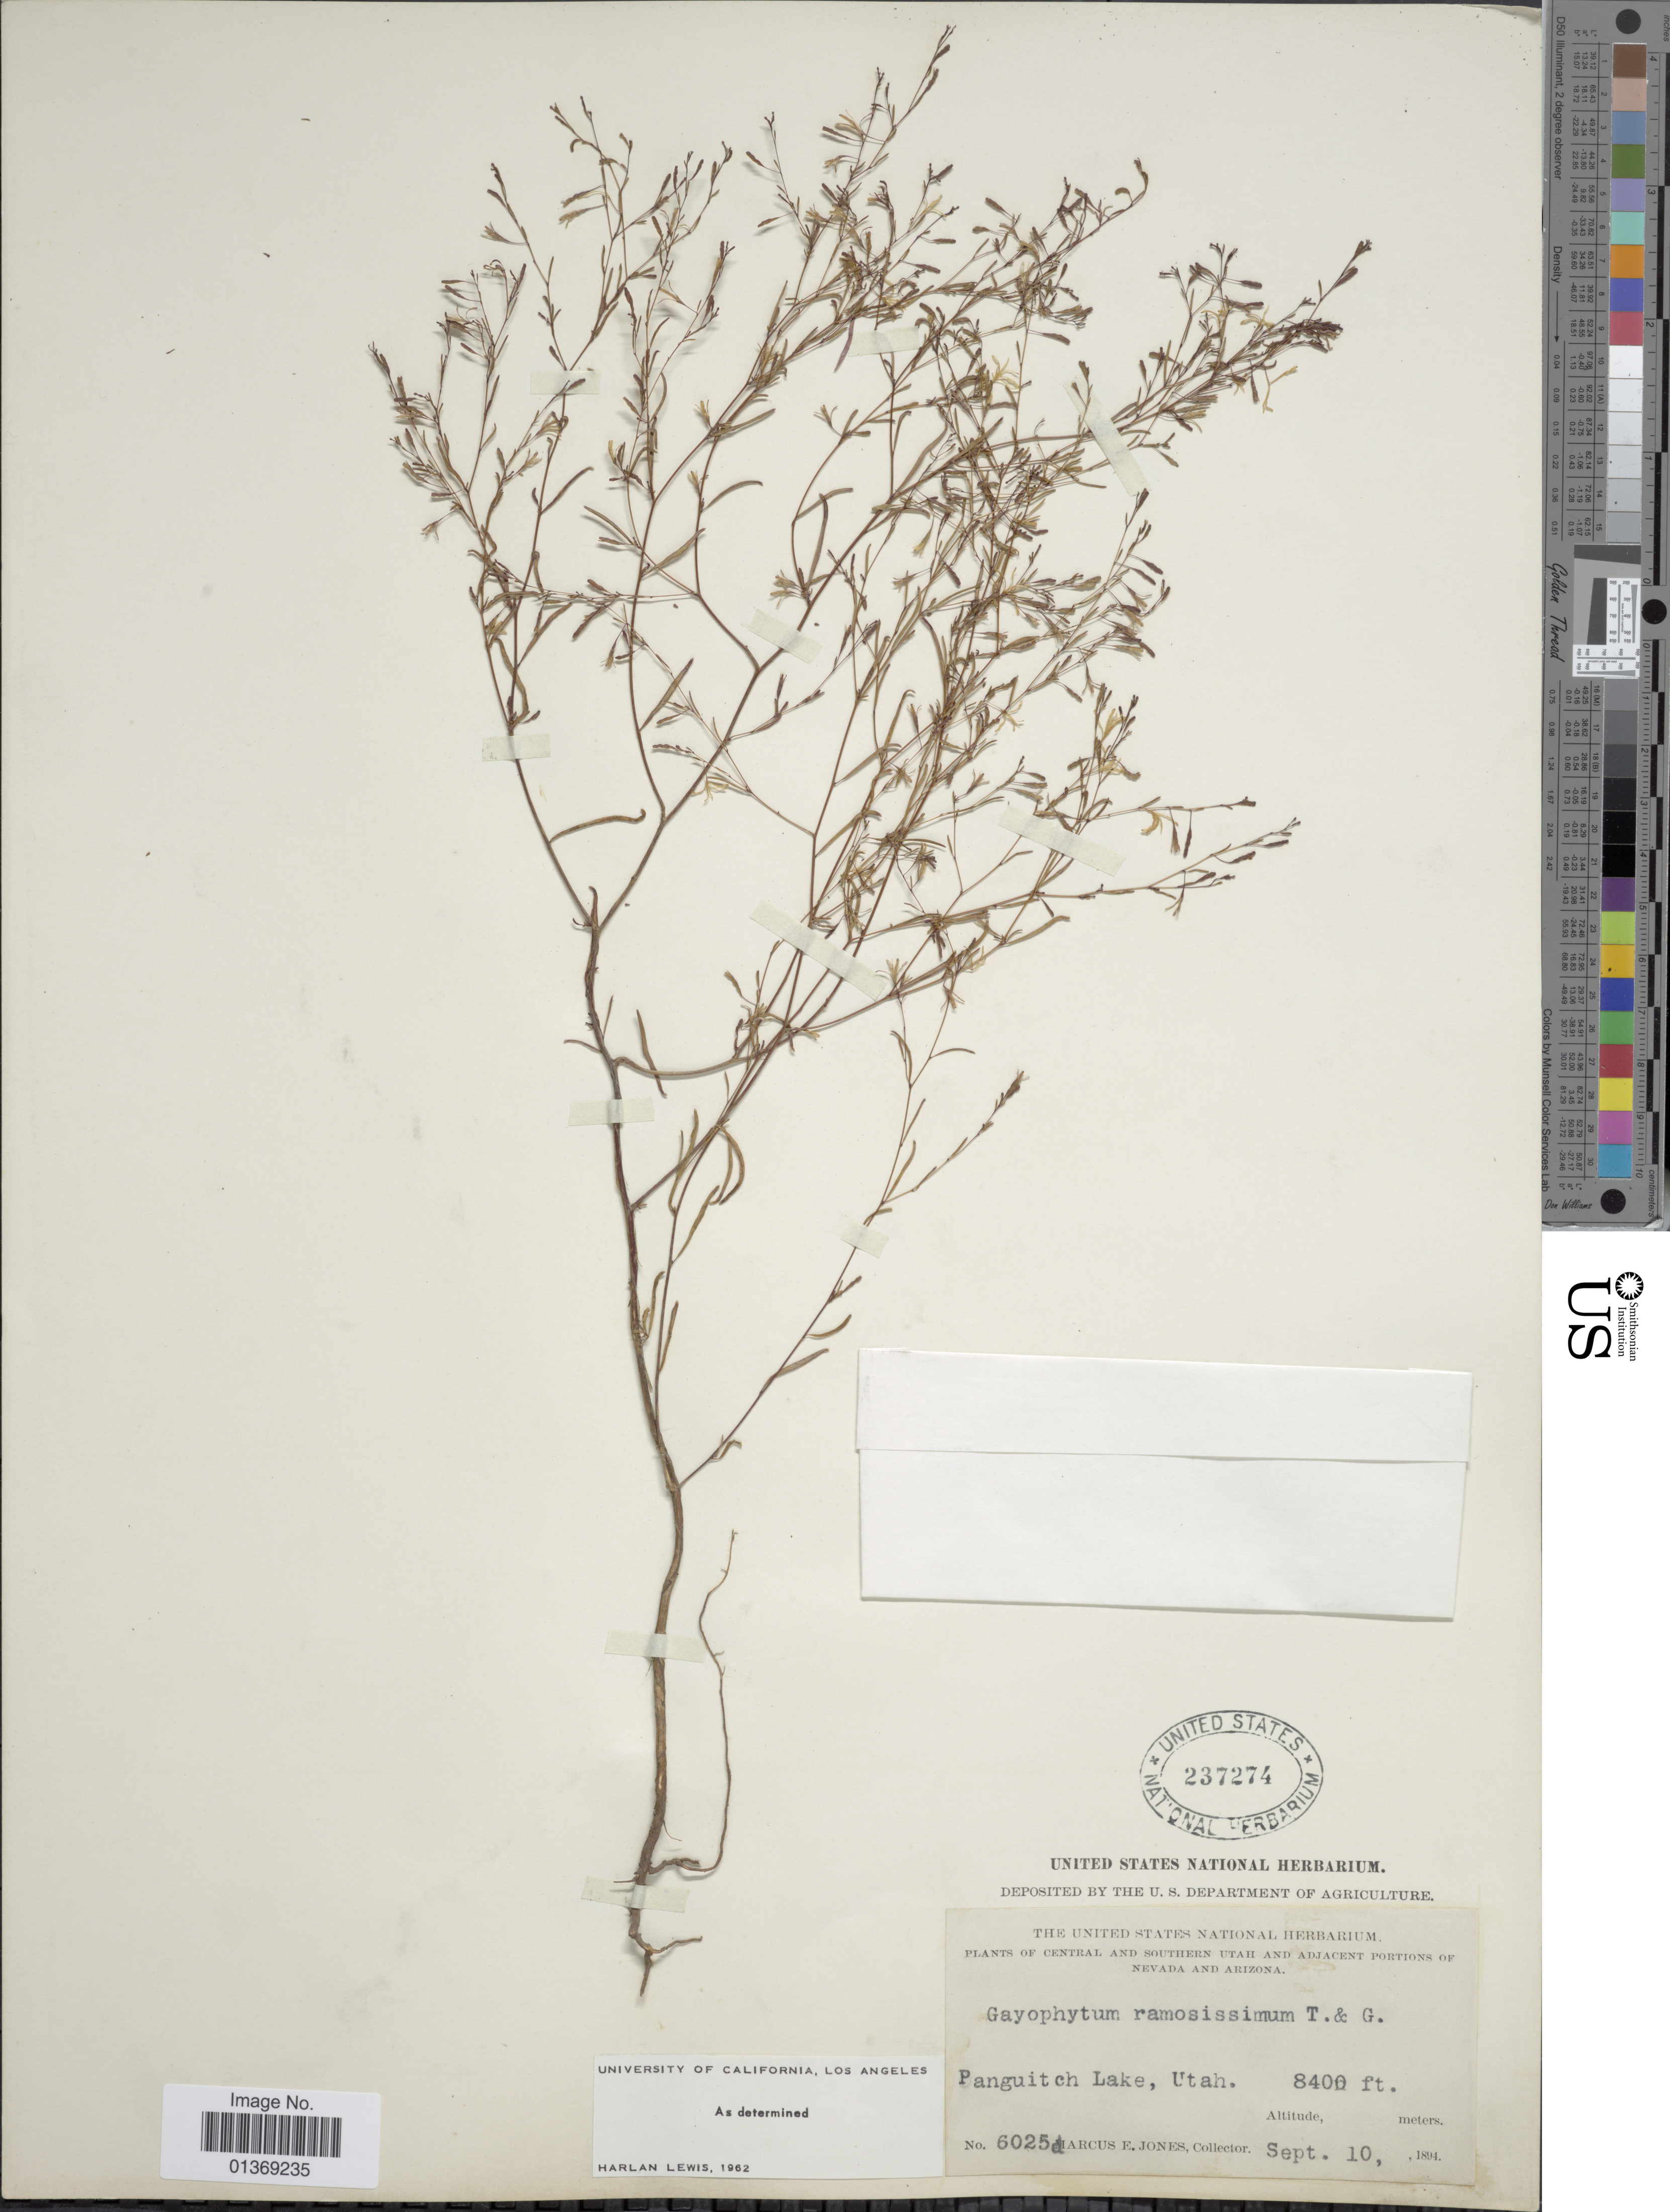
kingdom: Plantae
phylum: Tracheophyta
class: Magnoliopsida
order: Myrtales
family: Onagraceae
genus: Gayophytum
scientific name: Gayophytum ramosissimum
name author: Torr. & A. Gray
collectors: M. E. Jones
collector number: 6025d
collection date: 1894-09-10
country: United States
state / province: Utah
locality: Central and Southern Utah and Adjacent Portions of Nevada and Arizona, Panguitch Lake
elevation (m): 2560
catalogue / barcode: US 237274